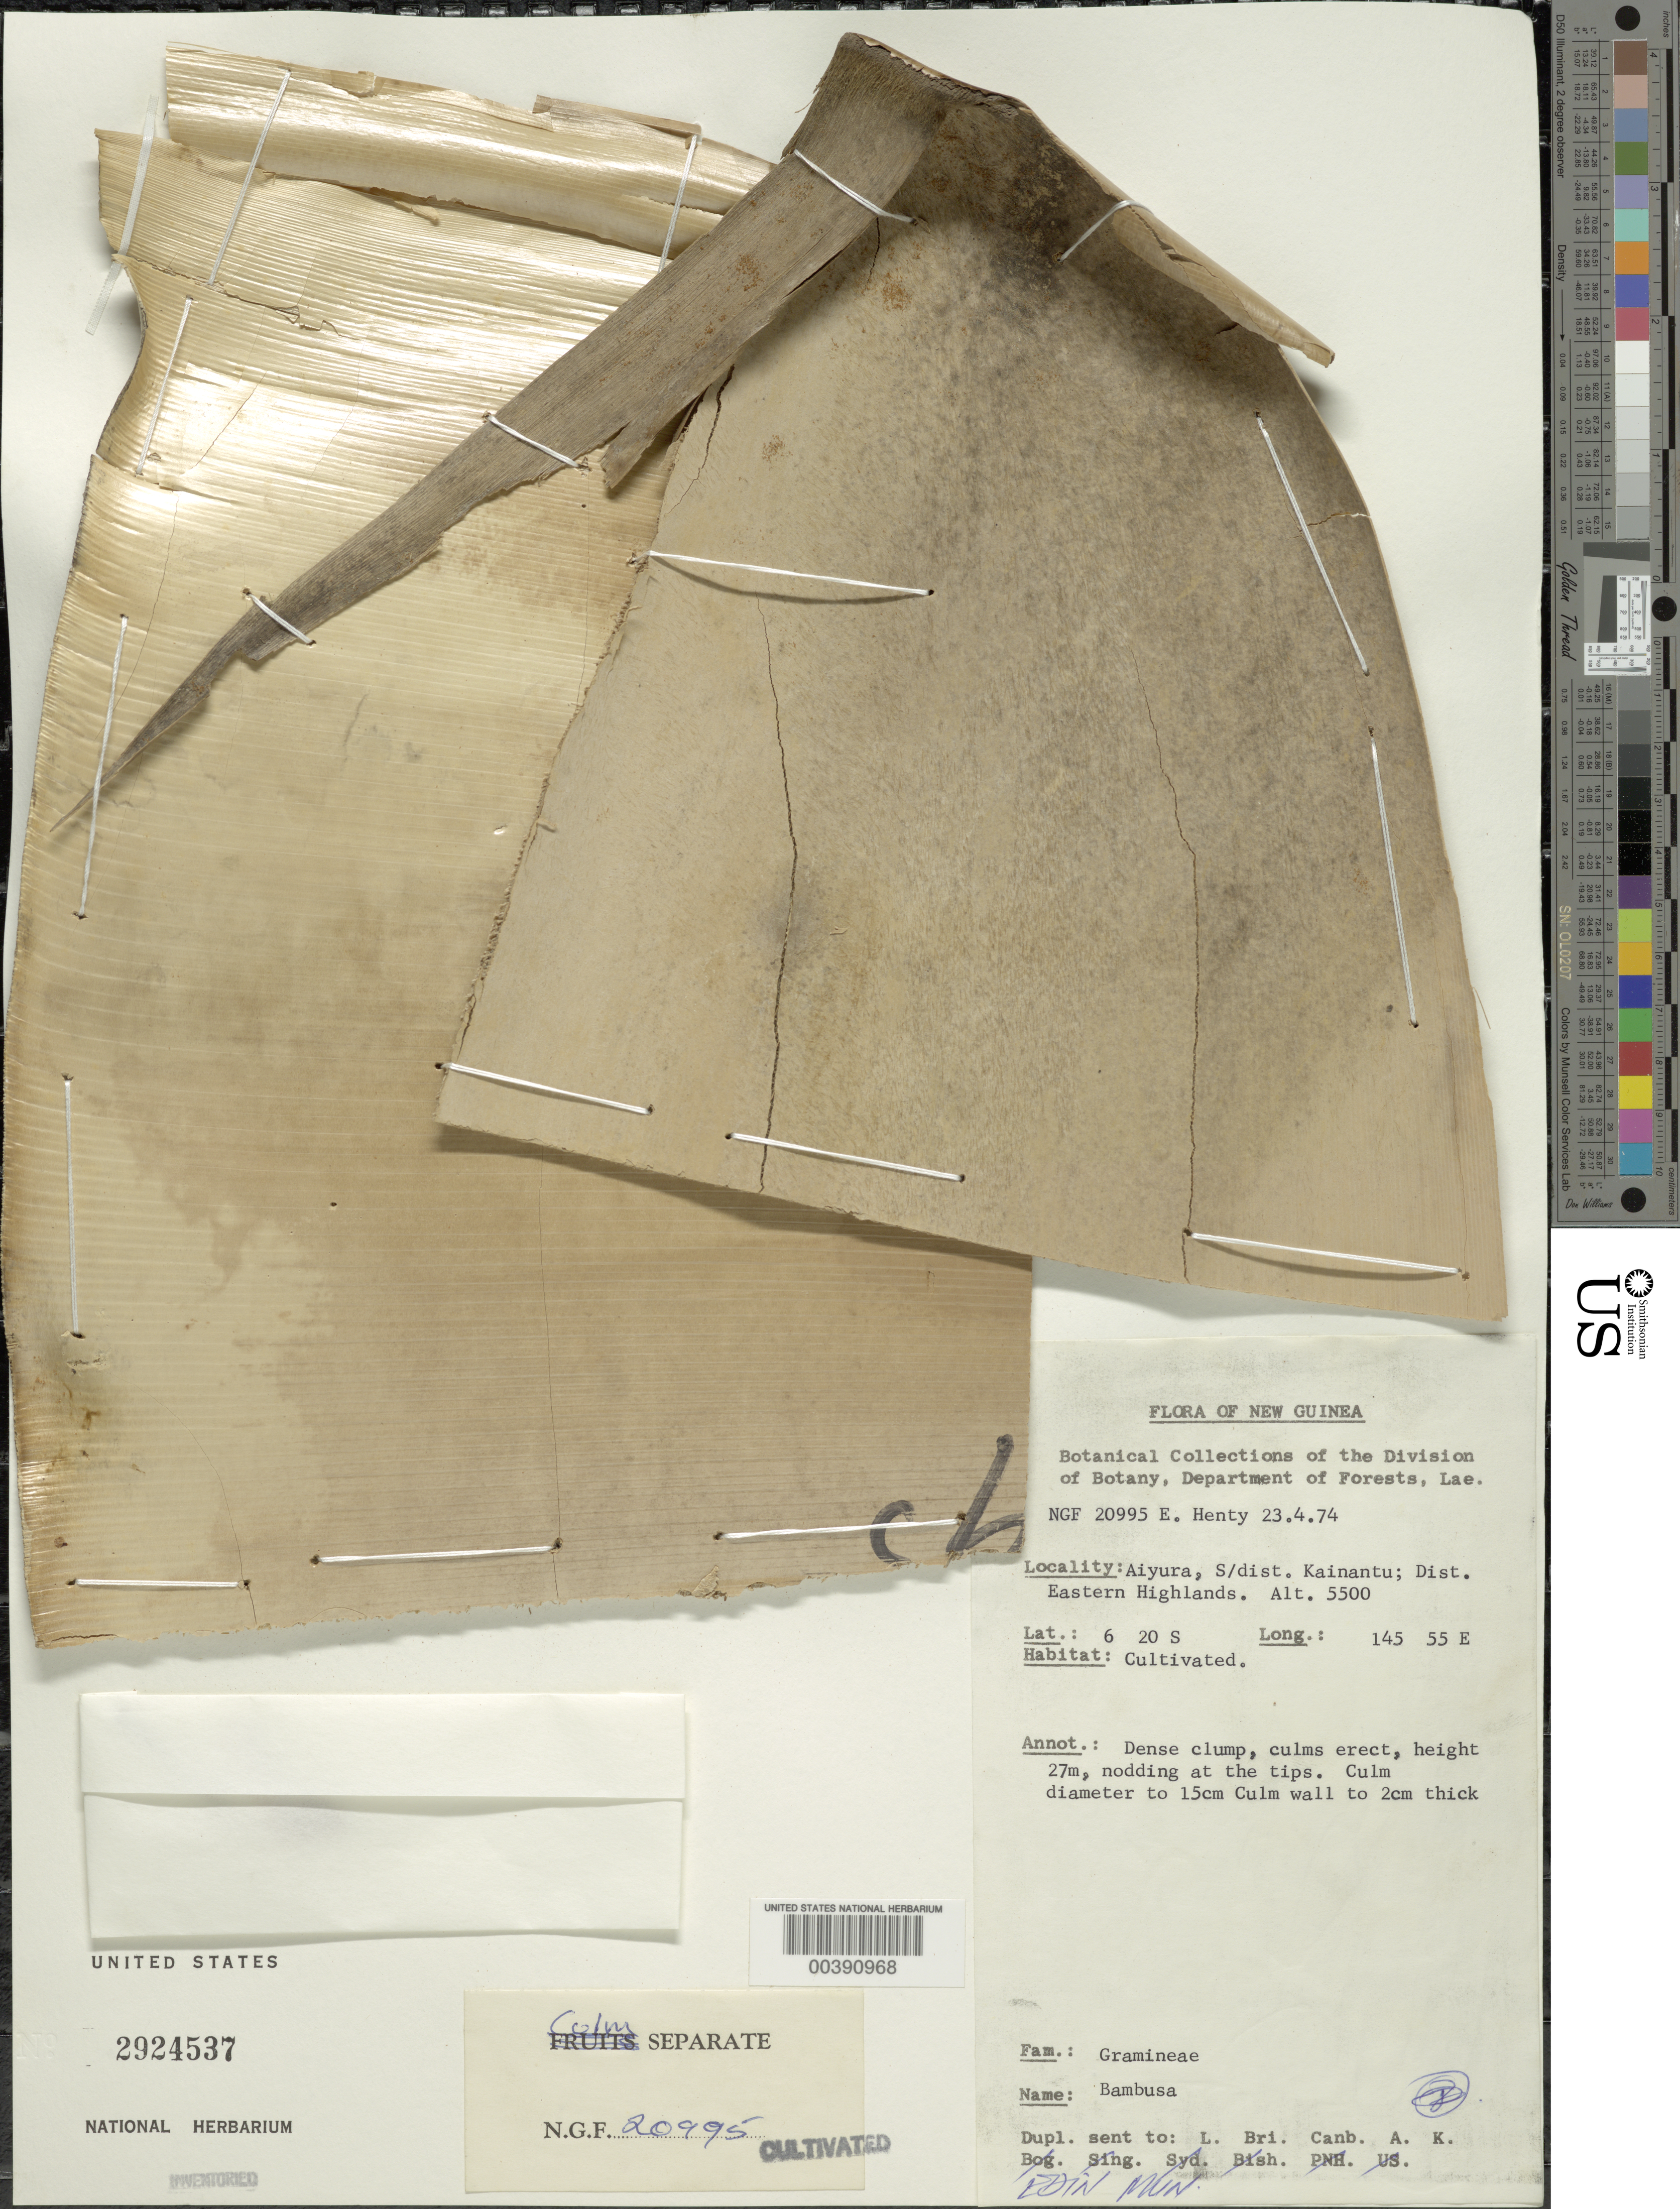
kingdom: Plantae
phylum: Tracheophyta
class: Liliopsida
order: Poales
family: Poaceae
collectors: E. Henty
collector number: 20995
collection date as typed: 23 Apr 1974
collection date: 1974-04-23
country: Papua New Guinea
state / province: Eastern Highlands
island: New Guinea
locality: Eastern highlands, kainantu, aiyura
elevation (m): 1678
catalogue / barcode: US 2924537